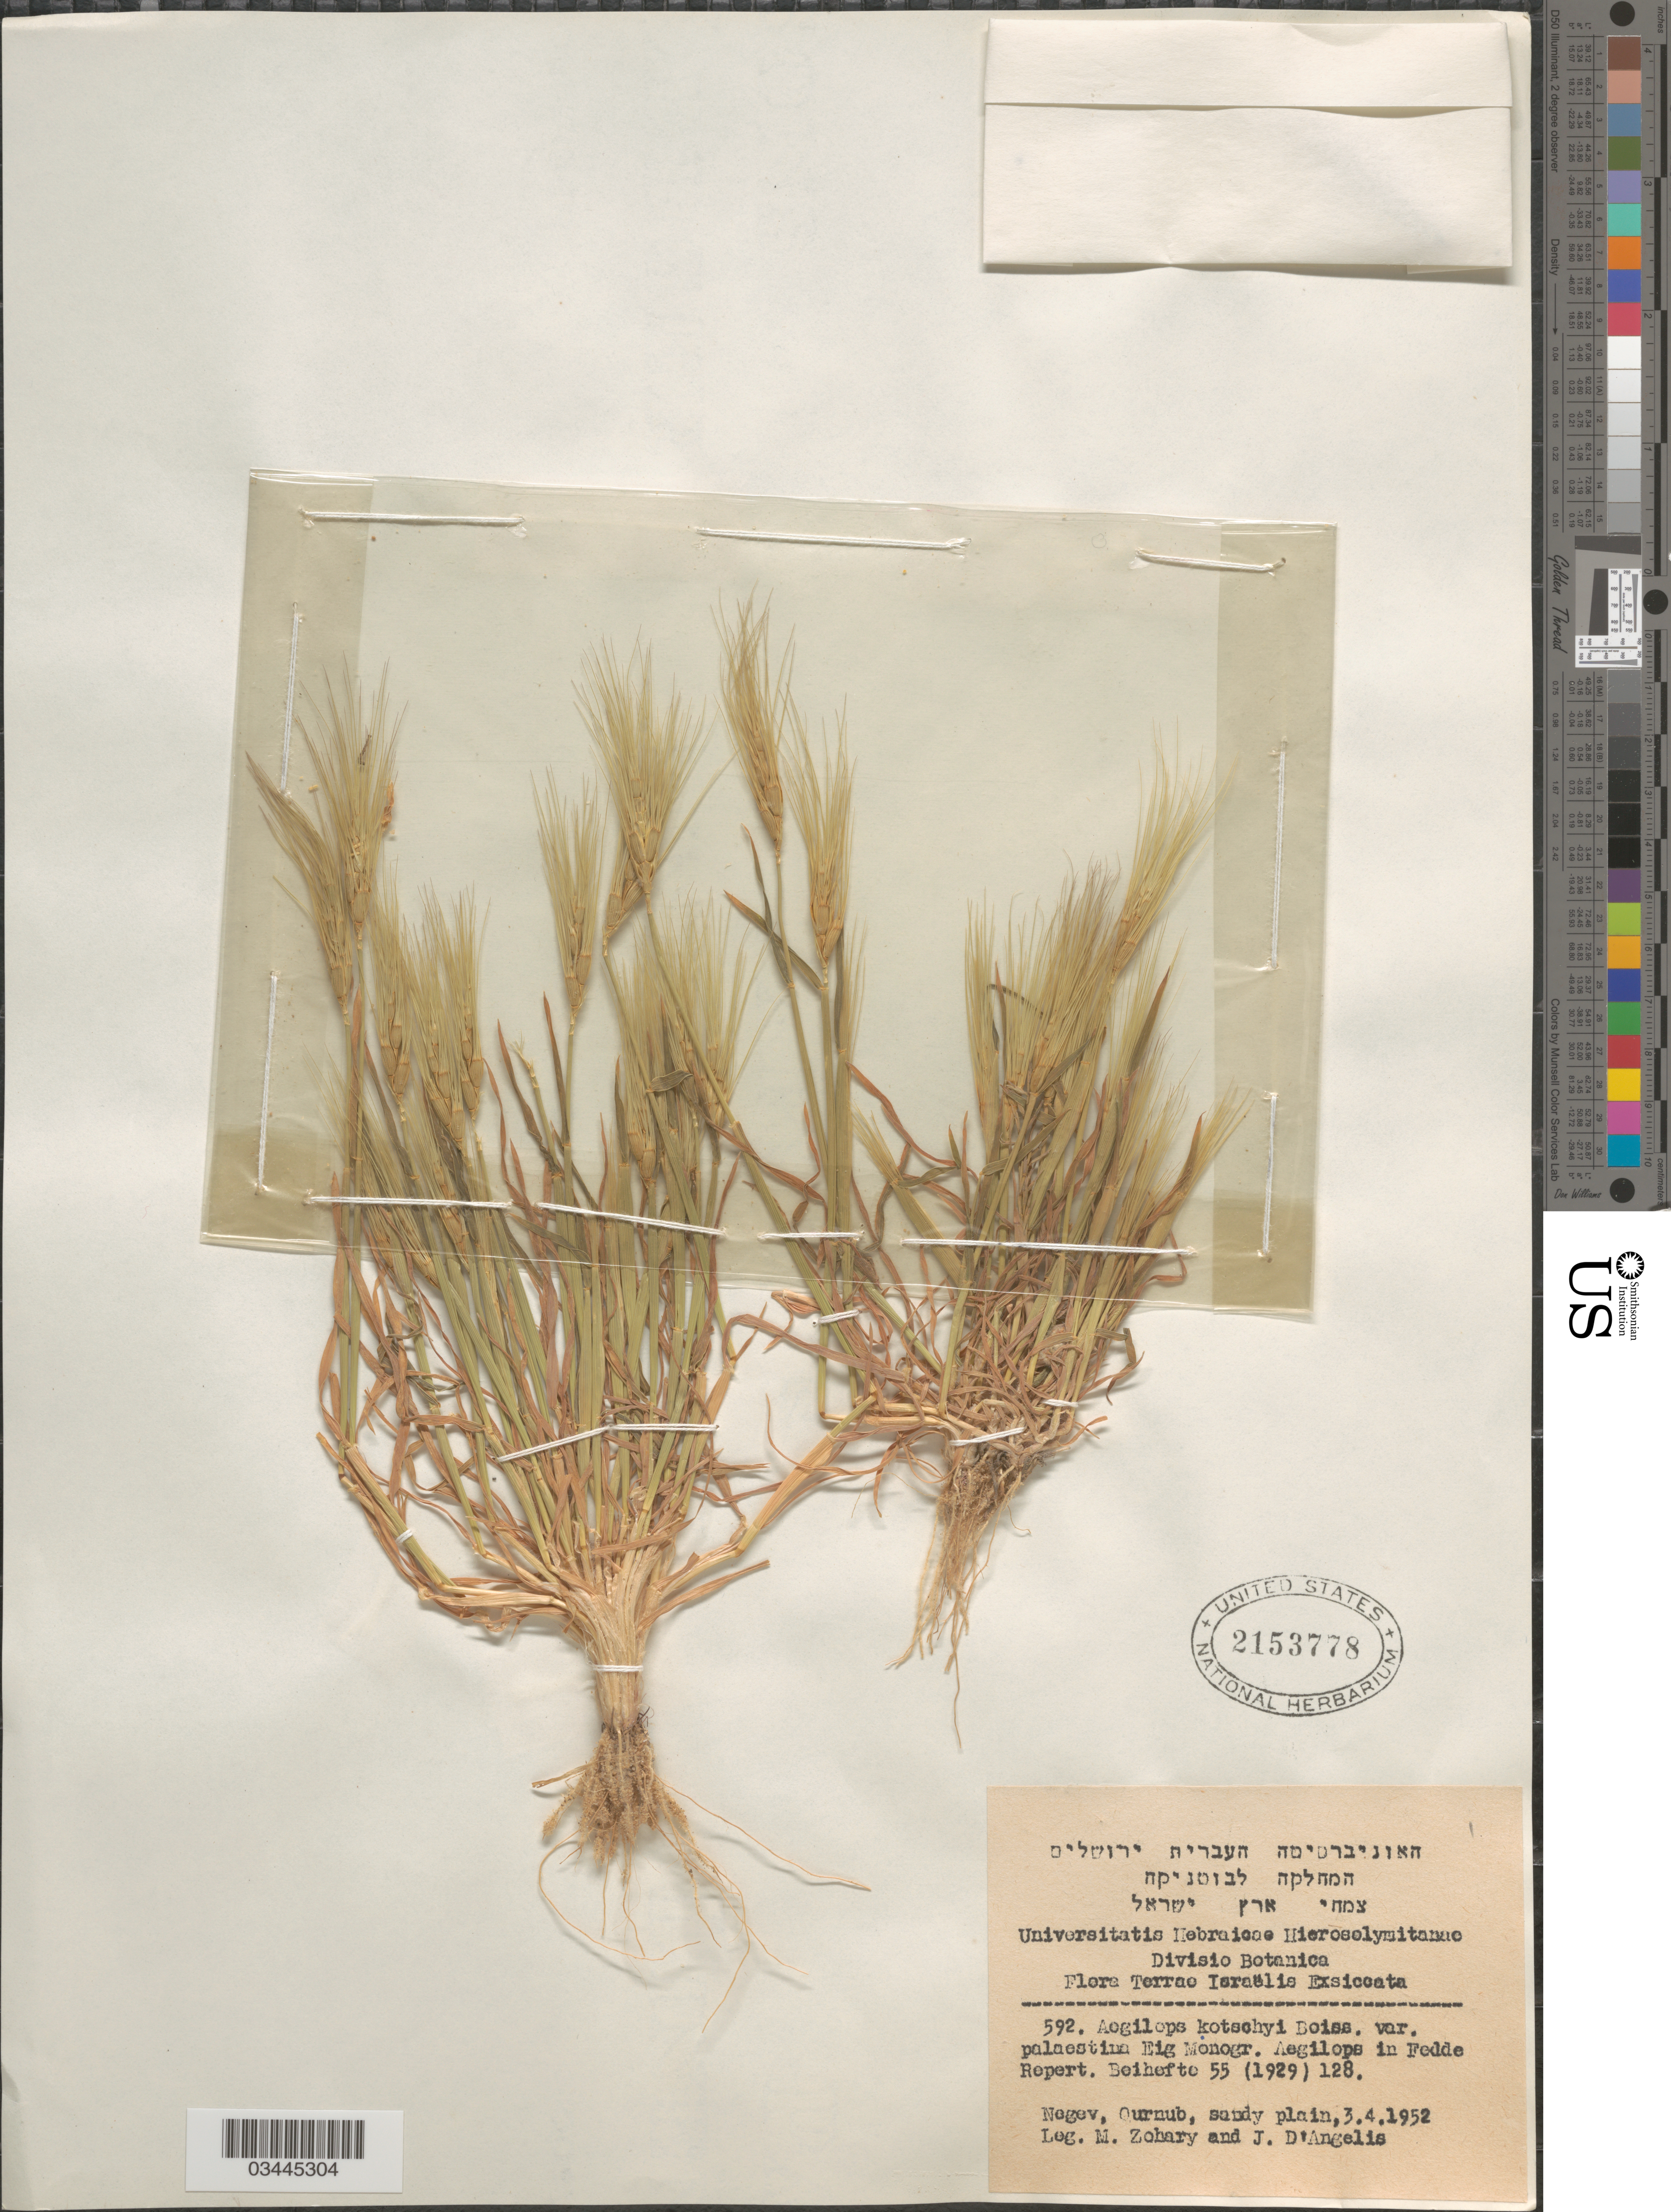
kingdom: Plantae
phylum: Tracheophyta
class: Liliopsida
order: Poales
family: Poaceae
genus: Aegilops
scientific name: Aegilops kotschyi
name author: Boiss.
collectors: M. Zohary & J. D'angelis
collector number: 592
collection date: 1952-04-03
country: Israel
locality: Negev, Qurnhub, sandy plain.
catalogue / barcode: US 2153778